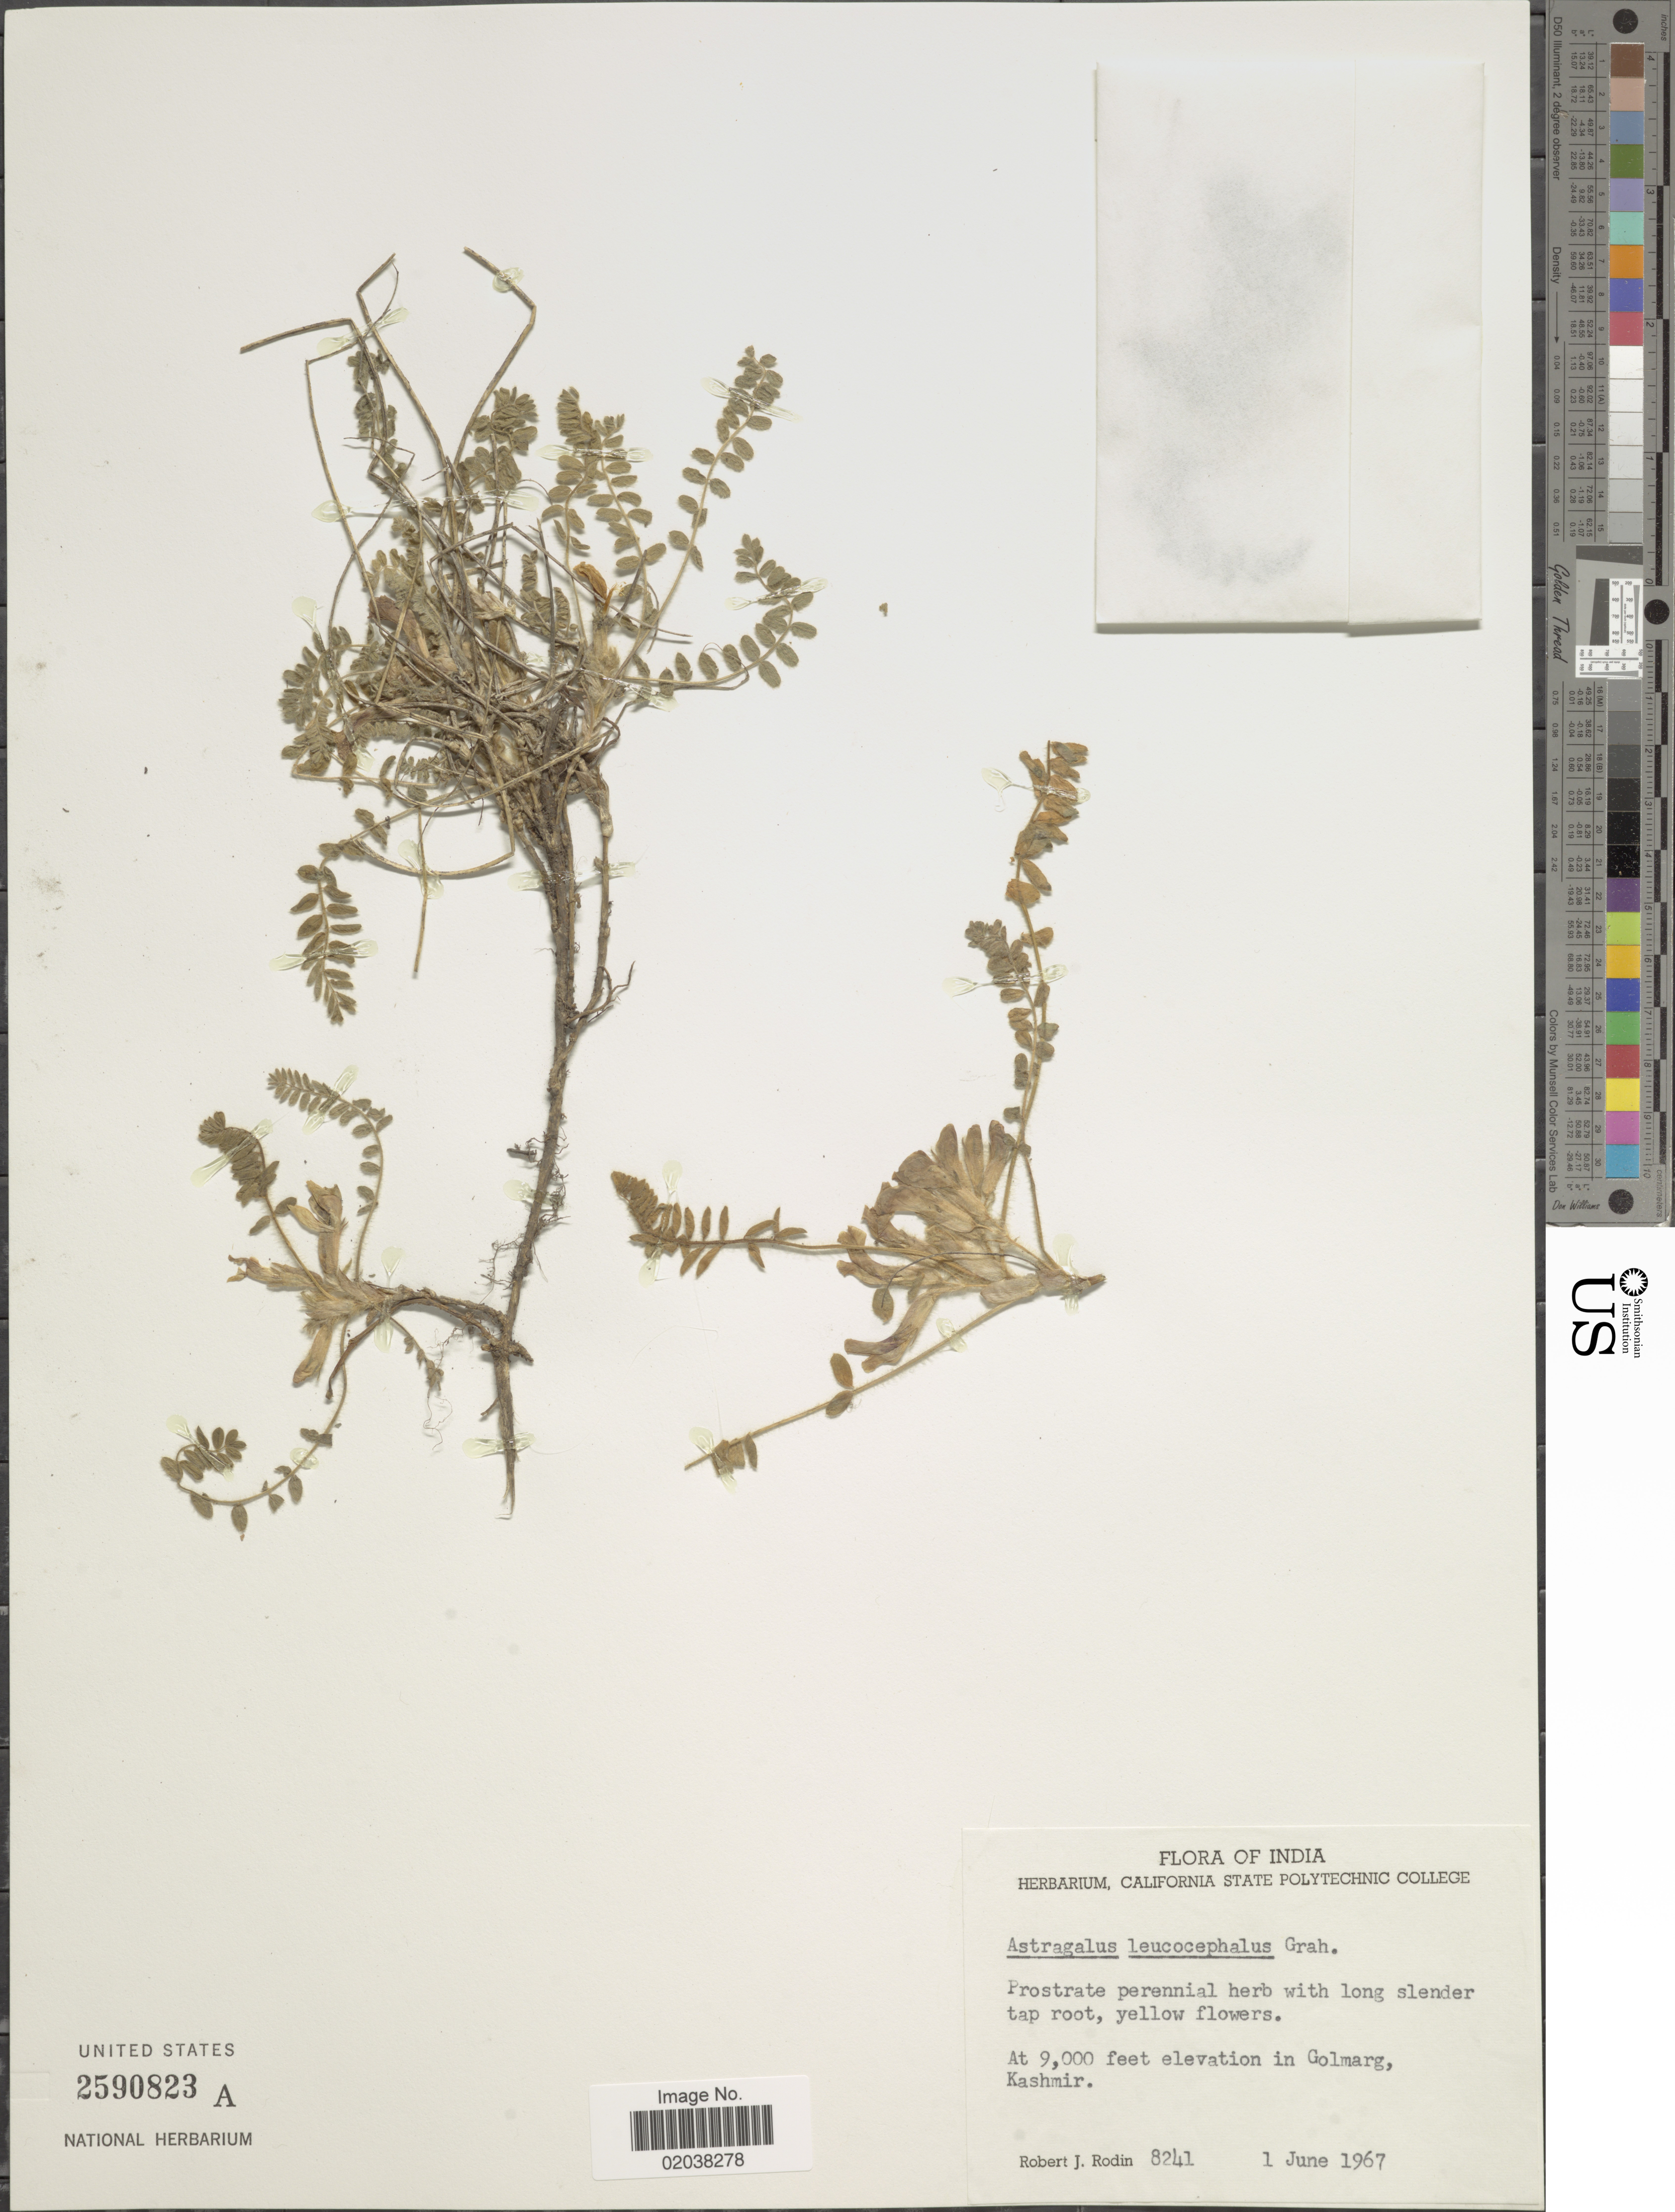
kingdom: Plantae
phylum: Tracheophyta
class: Magnoliopsida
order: Fabales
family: Fabaceae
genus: Astragalus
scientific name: Astragalus leucocephalus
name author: Bunge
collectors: R. J. Rodin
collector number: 8241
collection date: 1967-06-01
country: India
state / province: Jammu and Kashmir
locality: Golmarg, Kashmir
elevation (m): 2743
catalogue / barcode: US 2590823A